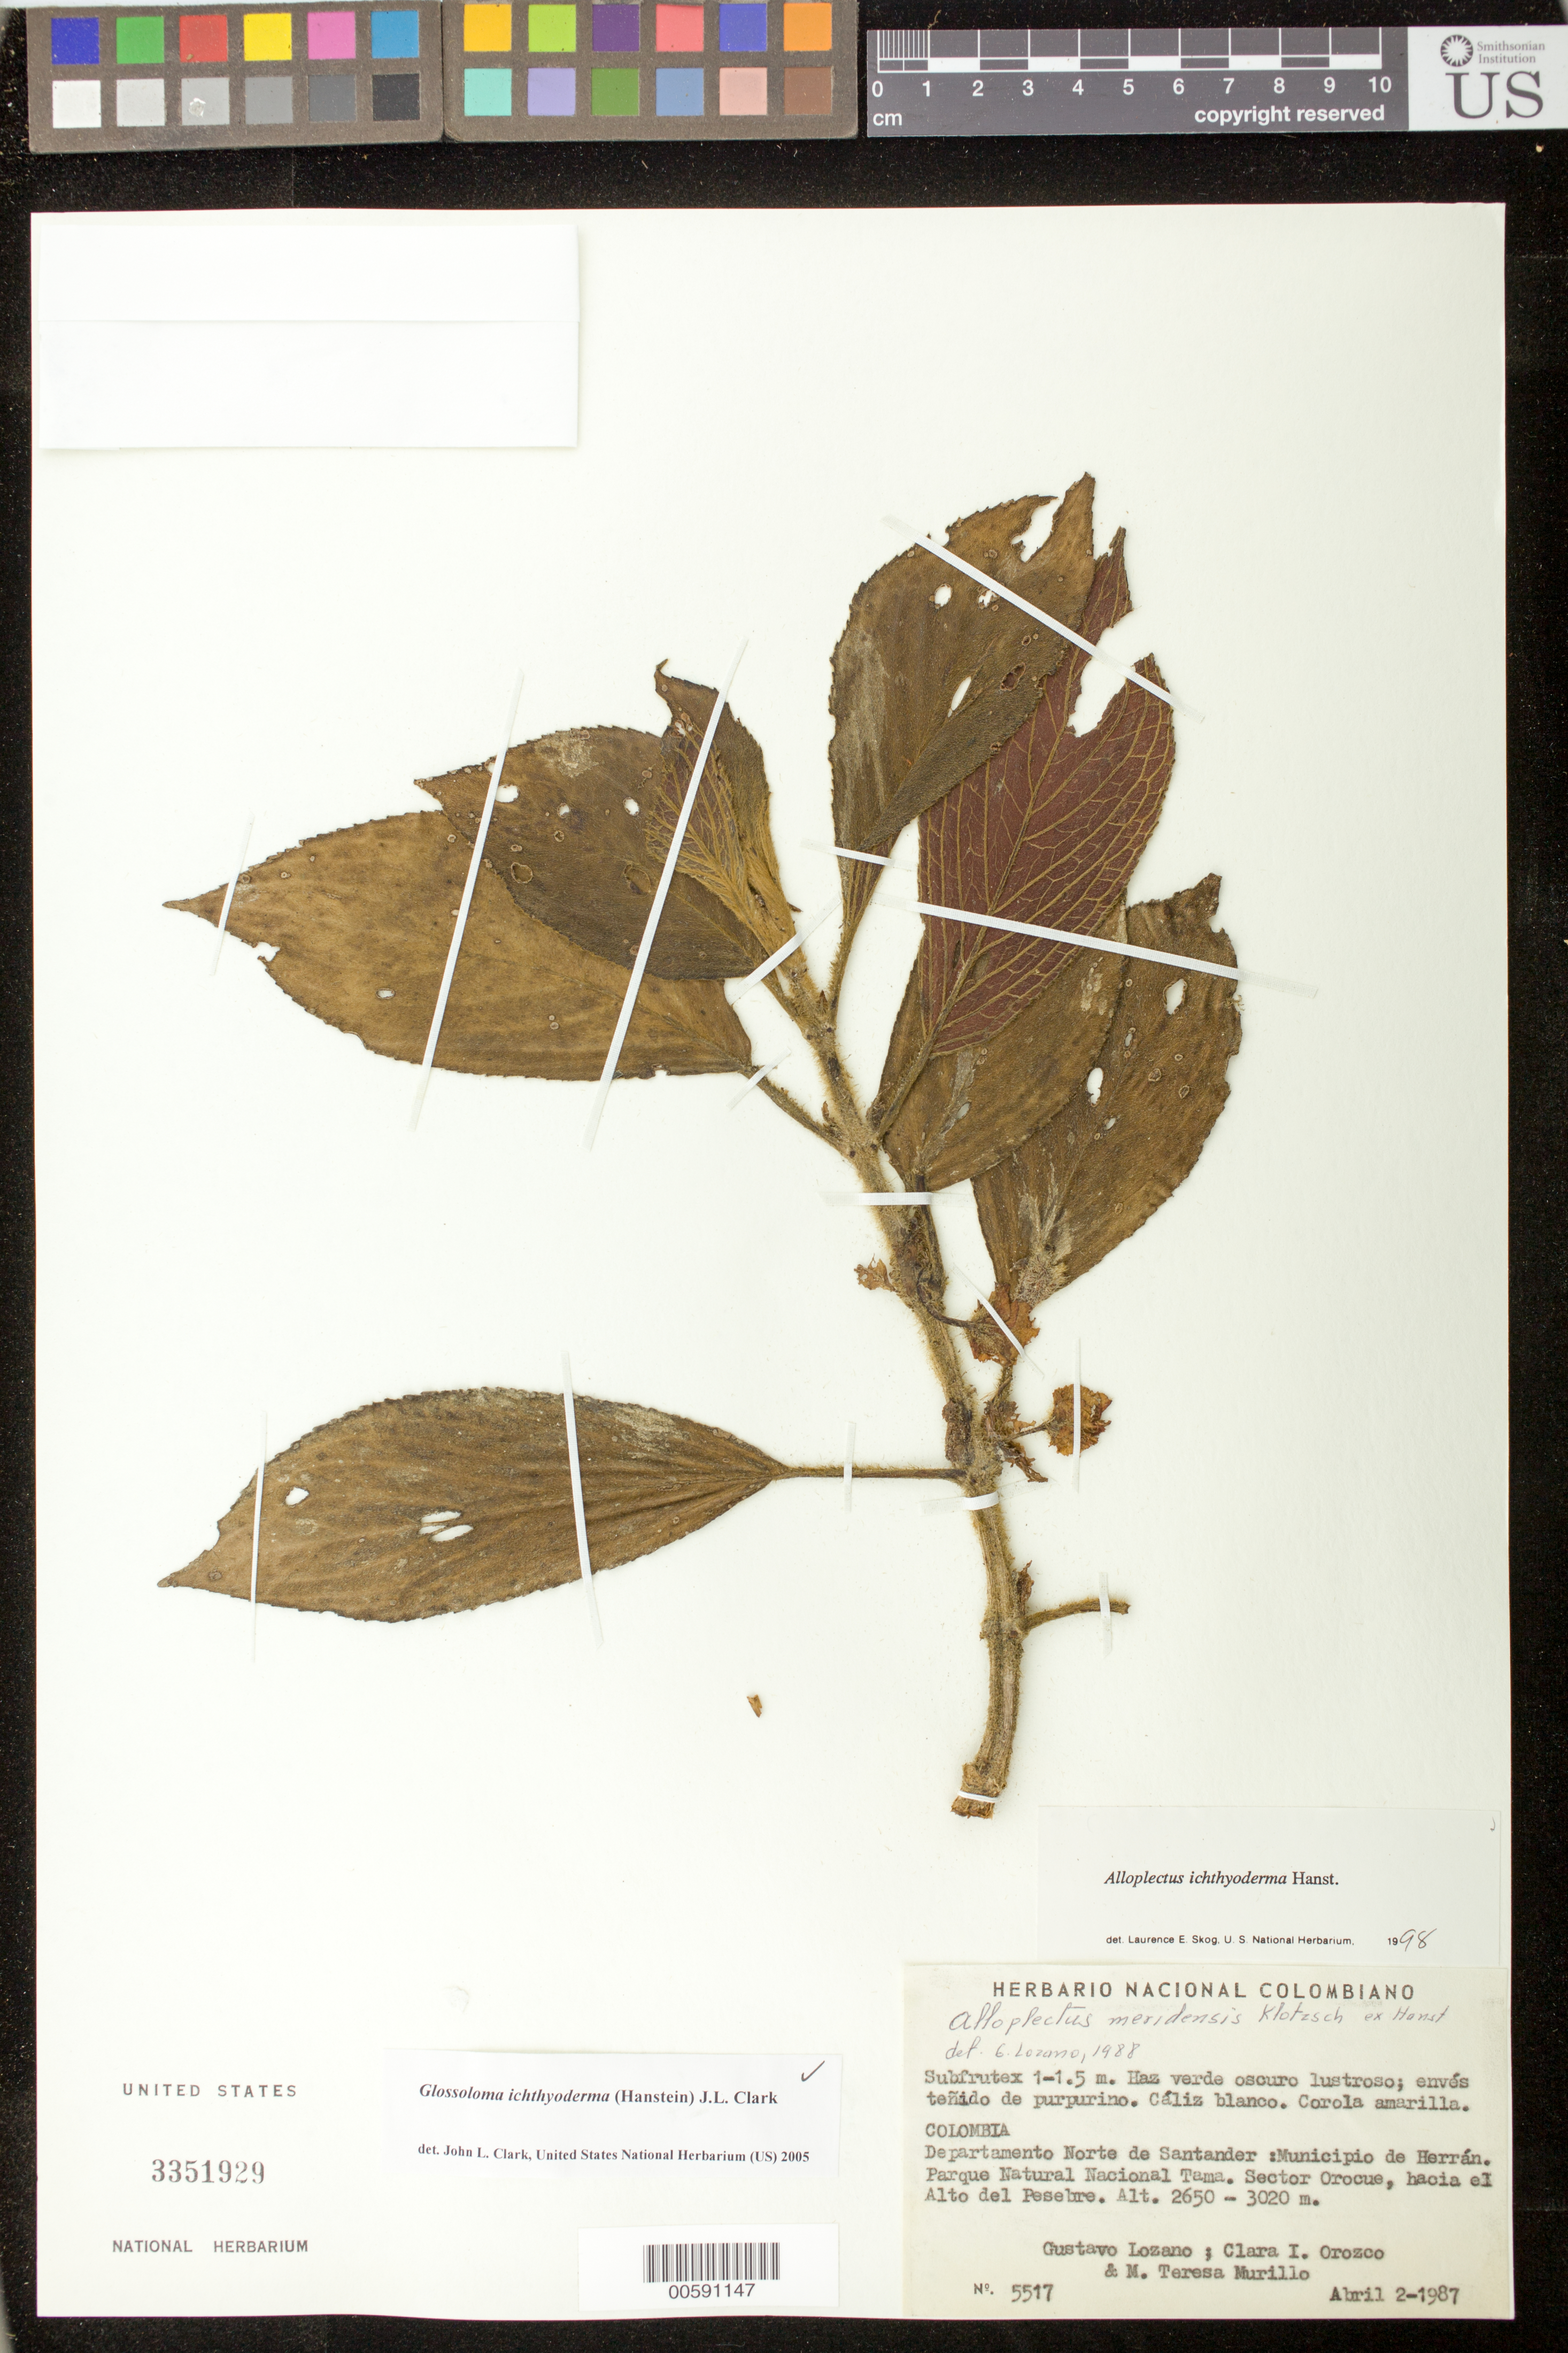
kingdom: Plantae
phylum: Tracheophyta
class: Magnoliopsida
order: Lamiales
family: Gesneriaceae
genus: Glossoloma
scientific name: Glossoloma ichthyoderma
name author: (Hanst.) J.L. Clark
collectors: G. Lozano-Contreras, C. I. Orozco & M. Murillo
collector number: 5517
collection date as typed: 02 Apr 1987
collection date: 1987-04-02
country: Colombia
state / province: Norte de Santander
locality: Mpio. de Herrán, Parque Natural Nacional Tama, Sector Orocue, hacia el Alto del Pesebre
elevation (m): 2650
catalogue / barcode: US 3351929